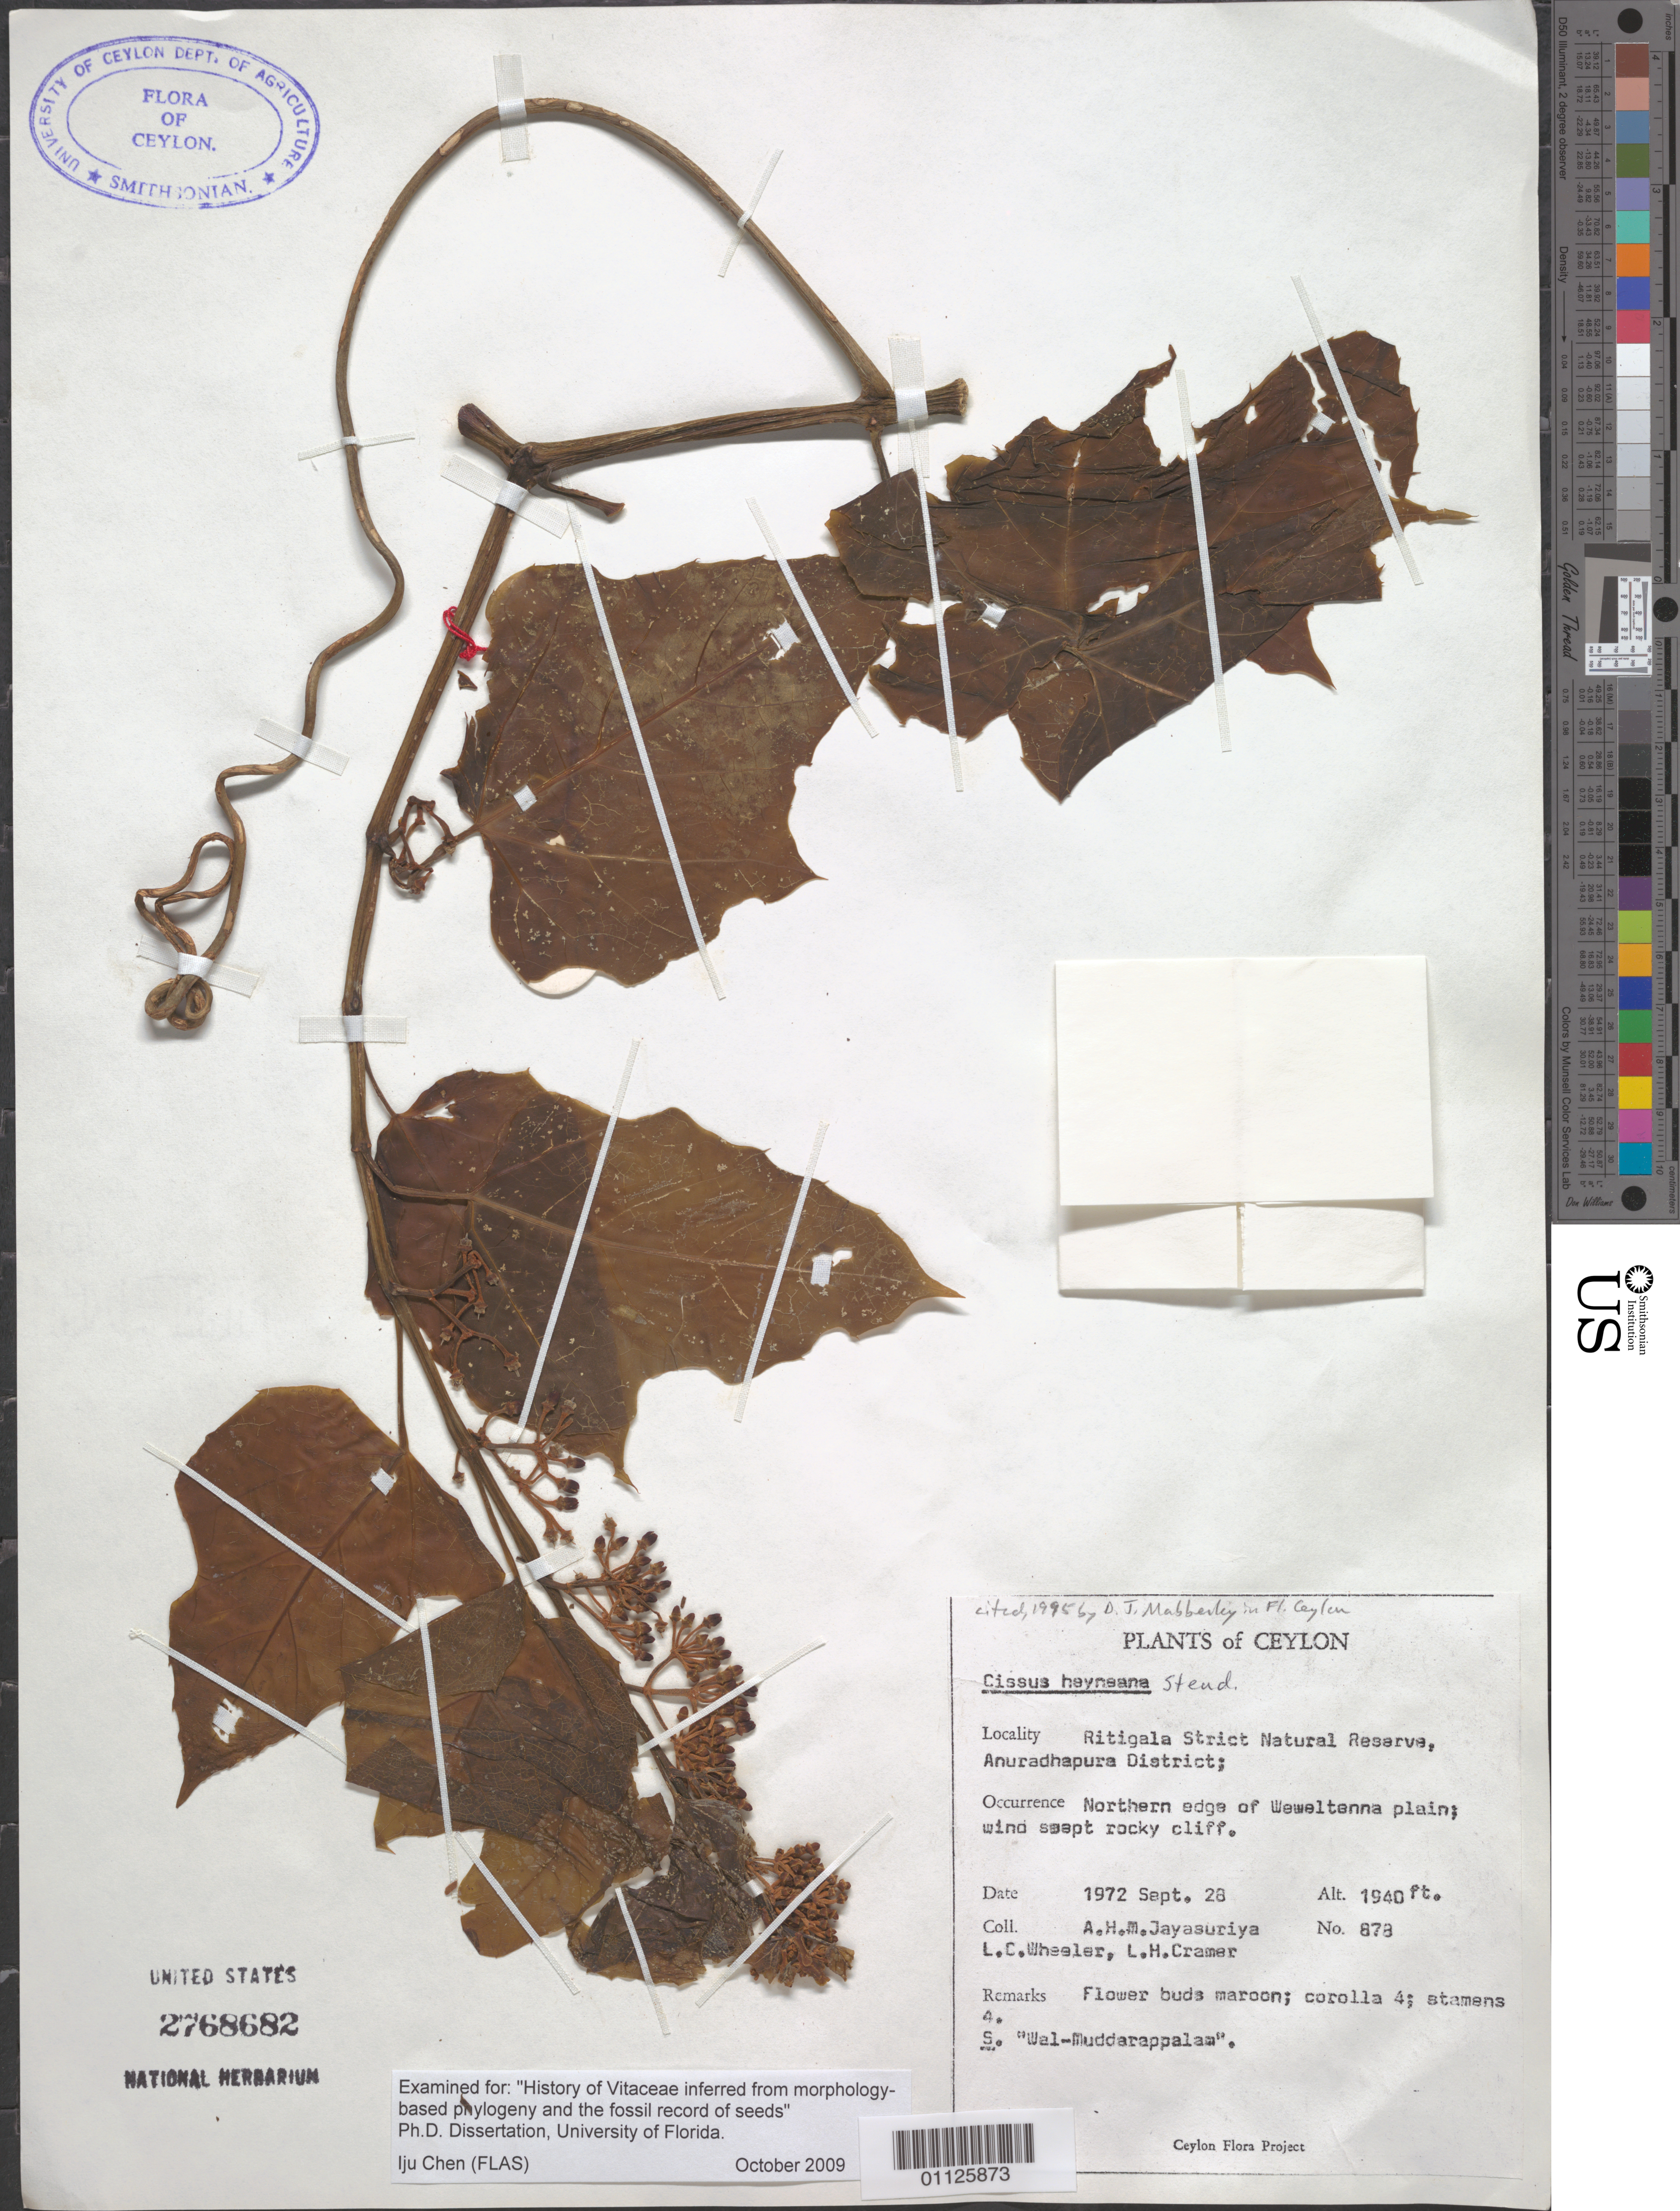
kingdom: Plantae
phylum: Tracheophyta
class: Magnoliopsida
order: Vitales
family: Vitaceae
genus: Cissus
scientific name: Cissus heyneana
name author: Steud.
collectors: A. H. Jayasuriya, L. C. Wheeler & L. H. Cramer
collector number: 878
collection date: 1972-09-28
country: Sri Lanka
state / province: North Central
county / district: Anuradhapura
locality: Ritigala Strict Natural Reserve. N edge of Weweltenna plain.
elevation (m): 591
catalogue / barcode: US 2768682